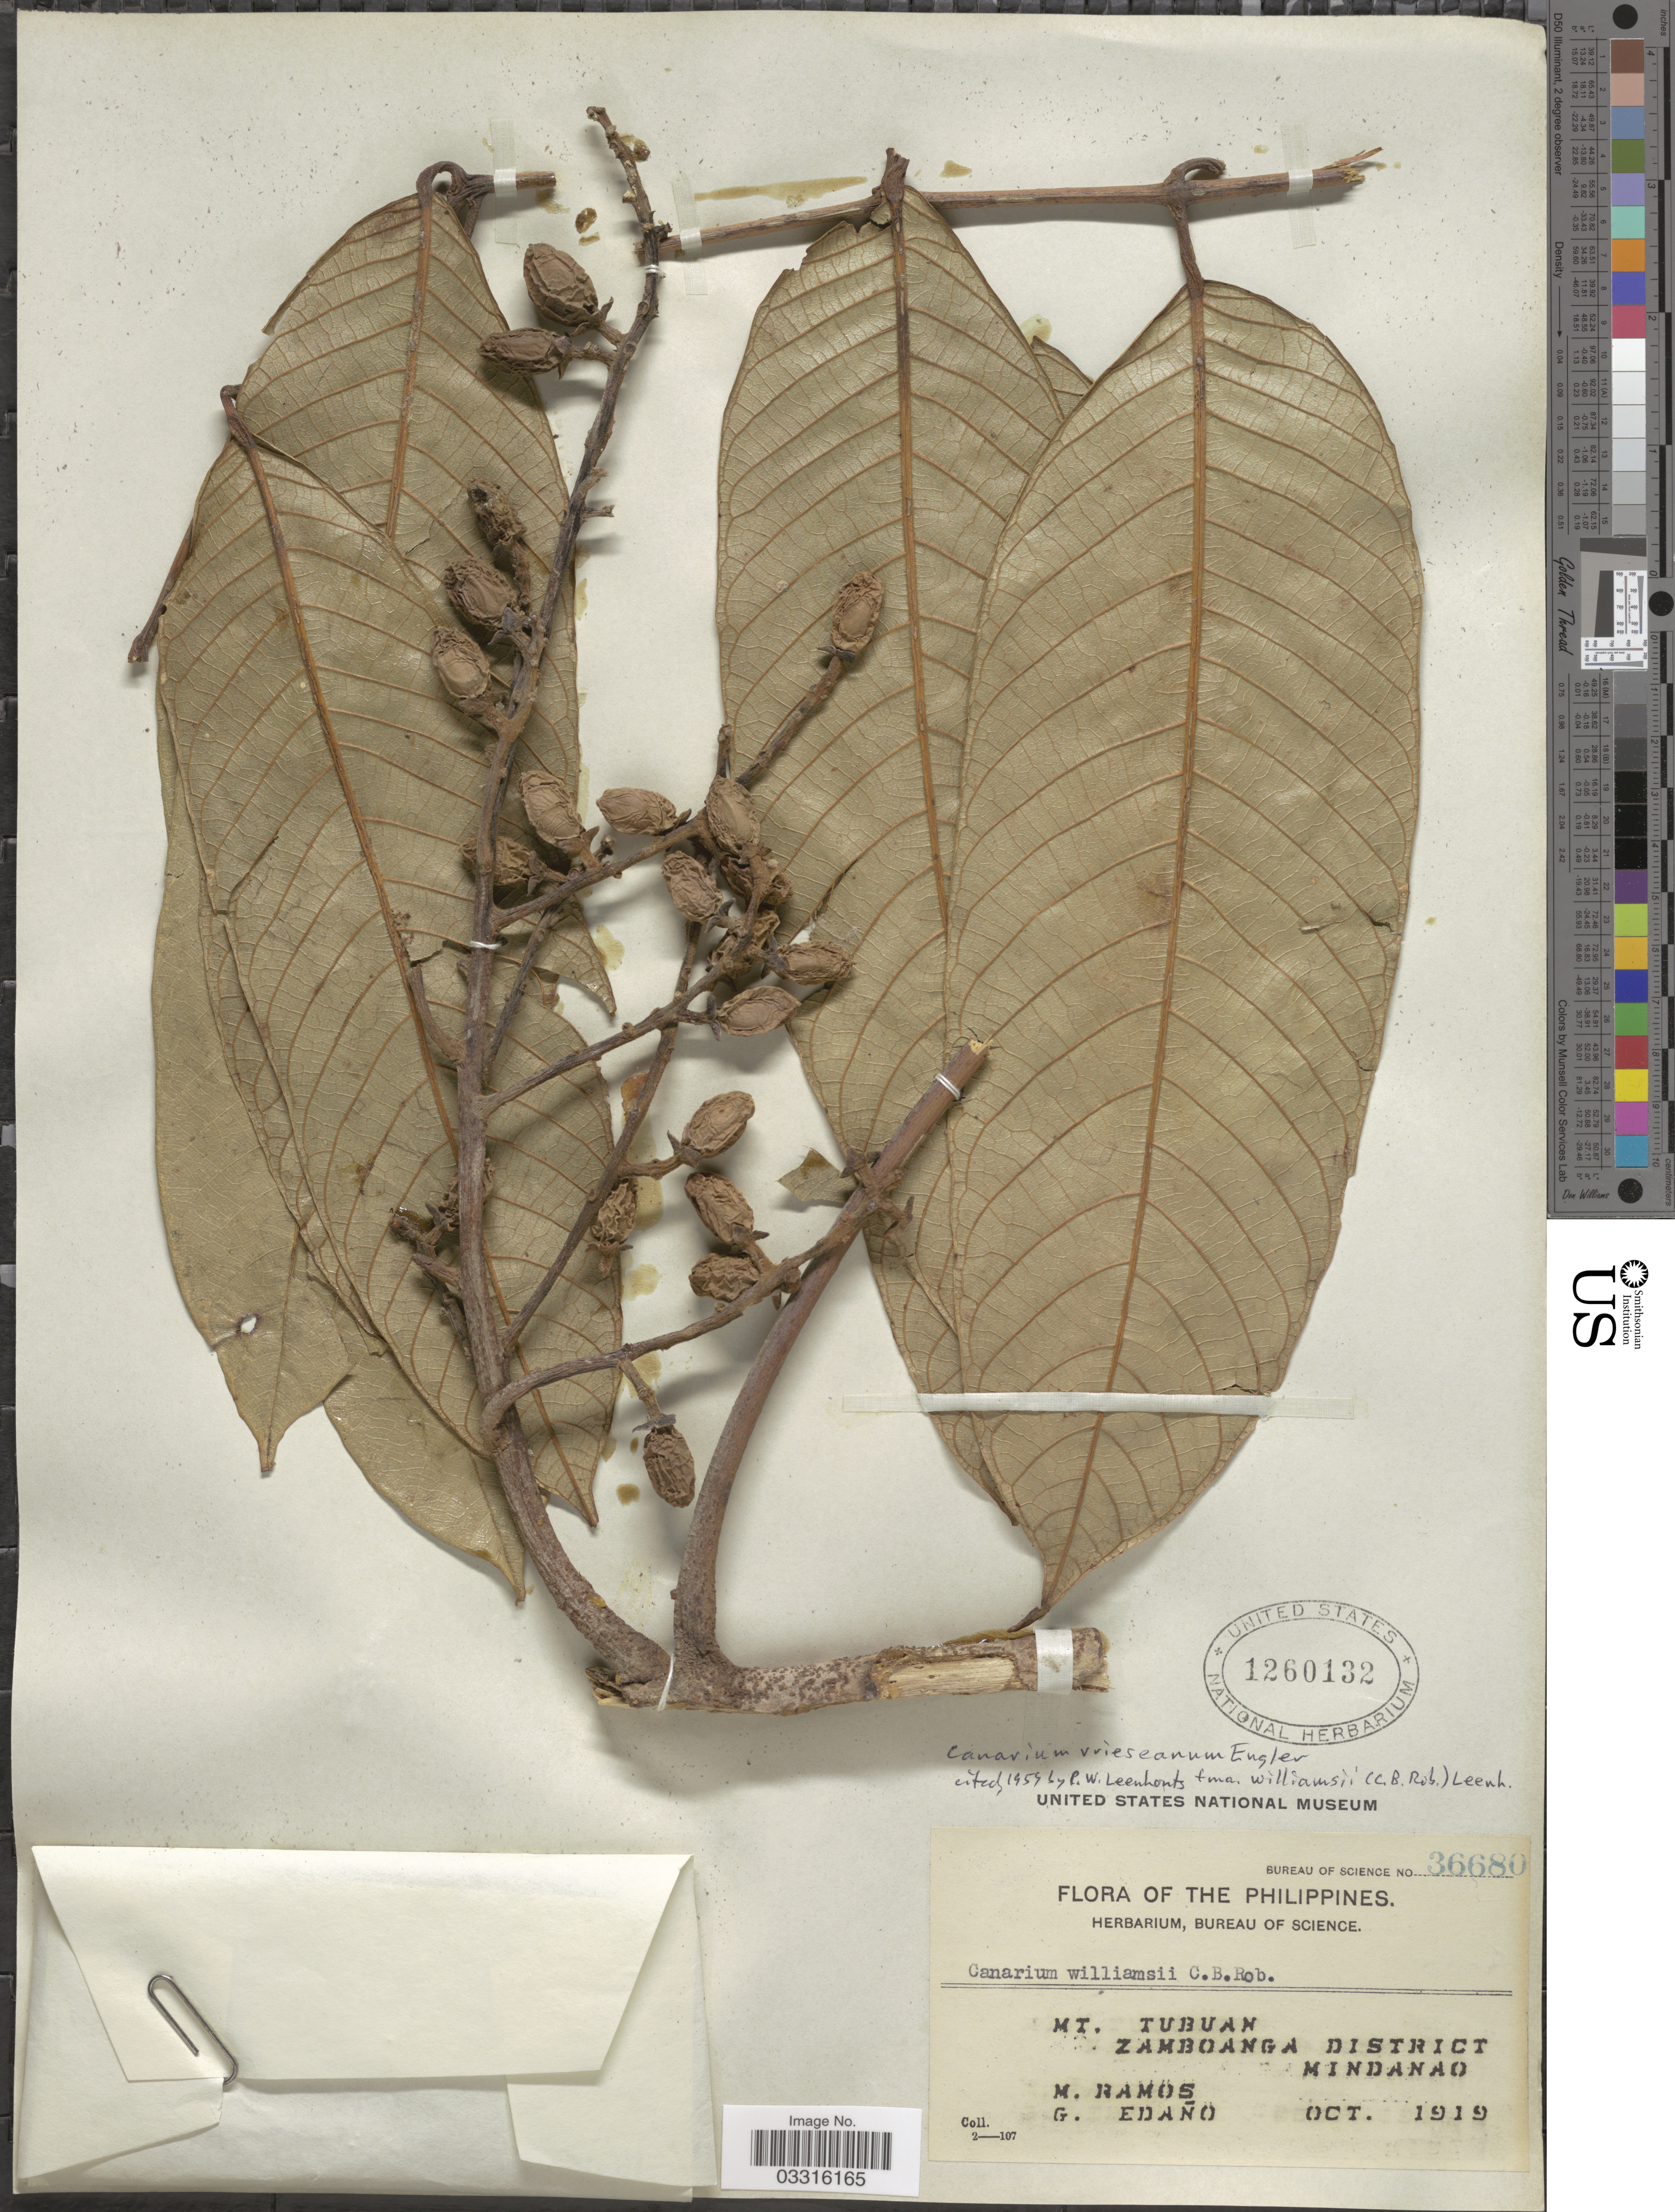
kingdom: Plantae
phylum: Tracheophyta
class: Magnoliopsida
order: Sapindales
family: Burseraceae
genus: Canarium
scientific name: Canarium vrieseanum f. williamsii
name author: (C.B. Rob.) Leenh.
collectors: M. Ramos & G. Edaño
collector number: Bureau of Science 36680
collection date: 1919-10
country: Philippines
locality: Mt. Tubuan. Zamboanga District, Mindanao.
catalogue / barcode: US 1260132